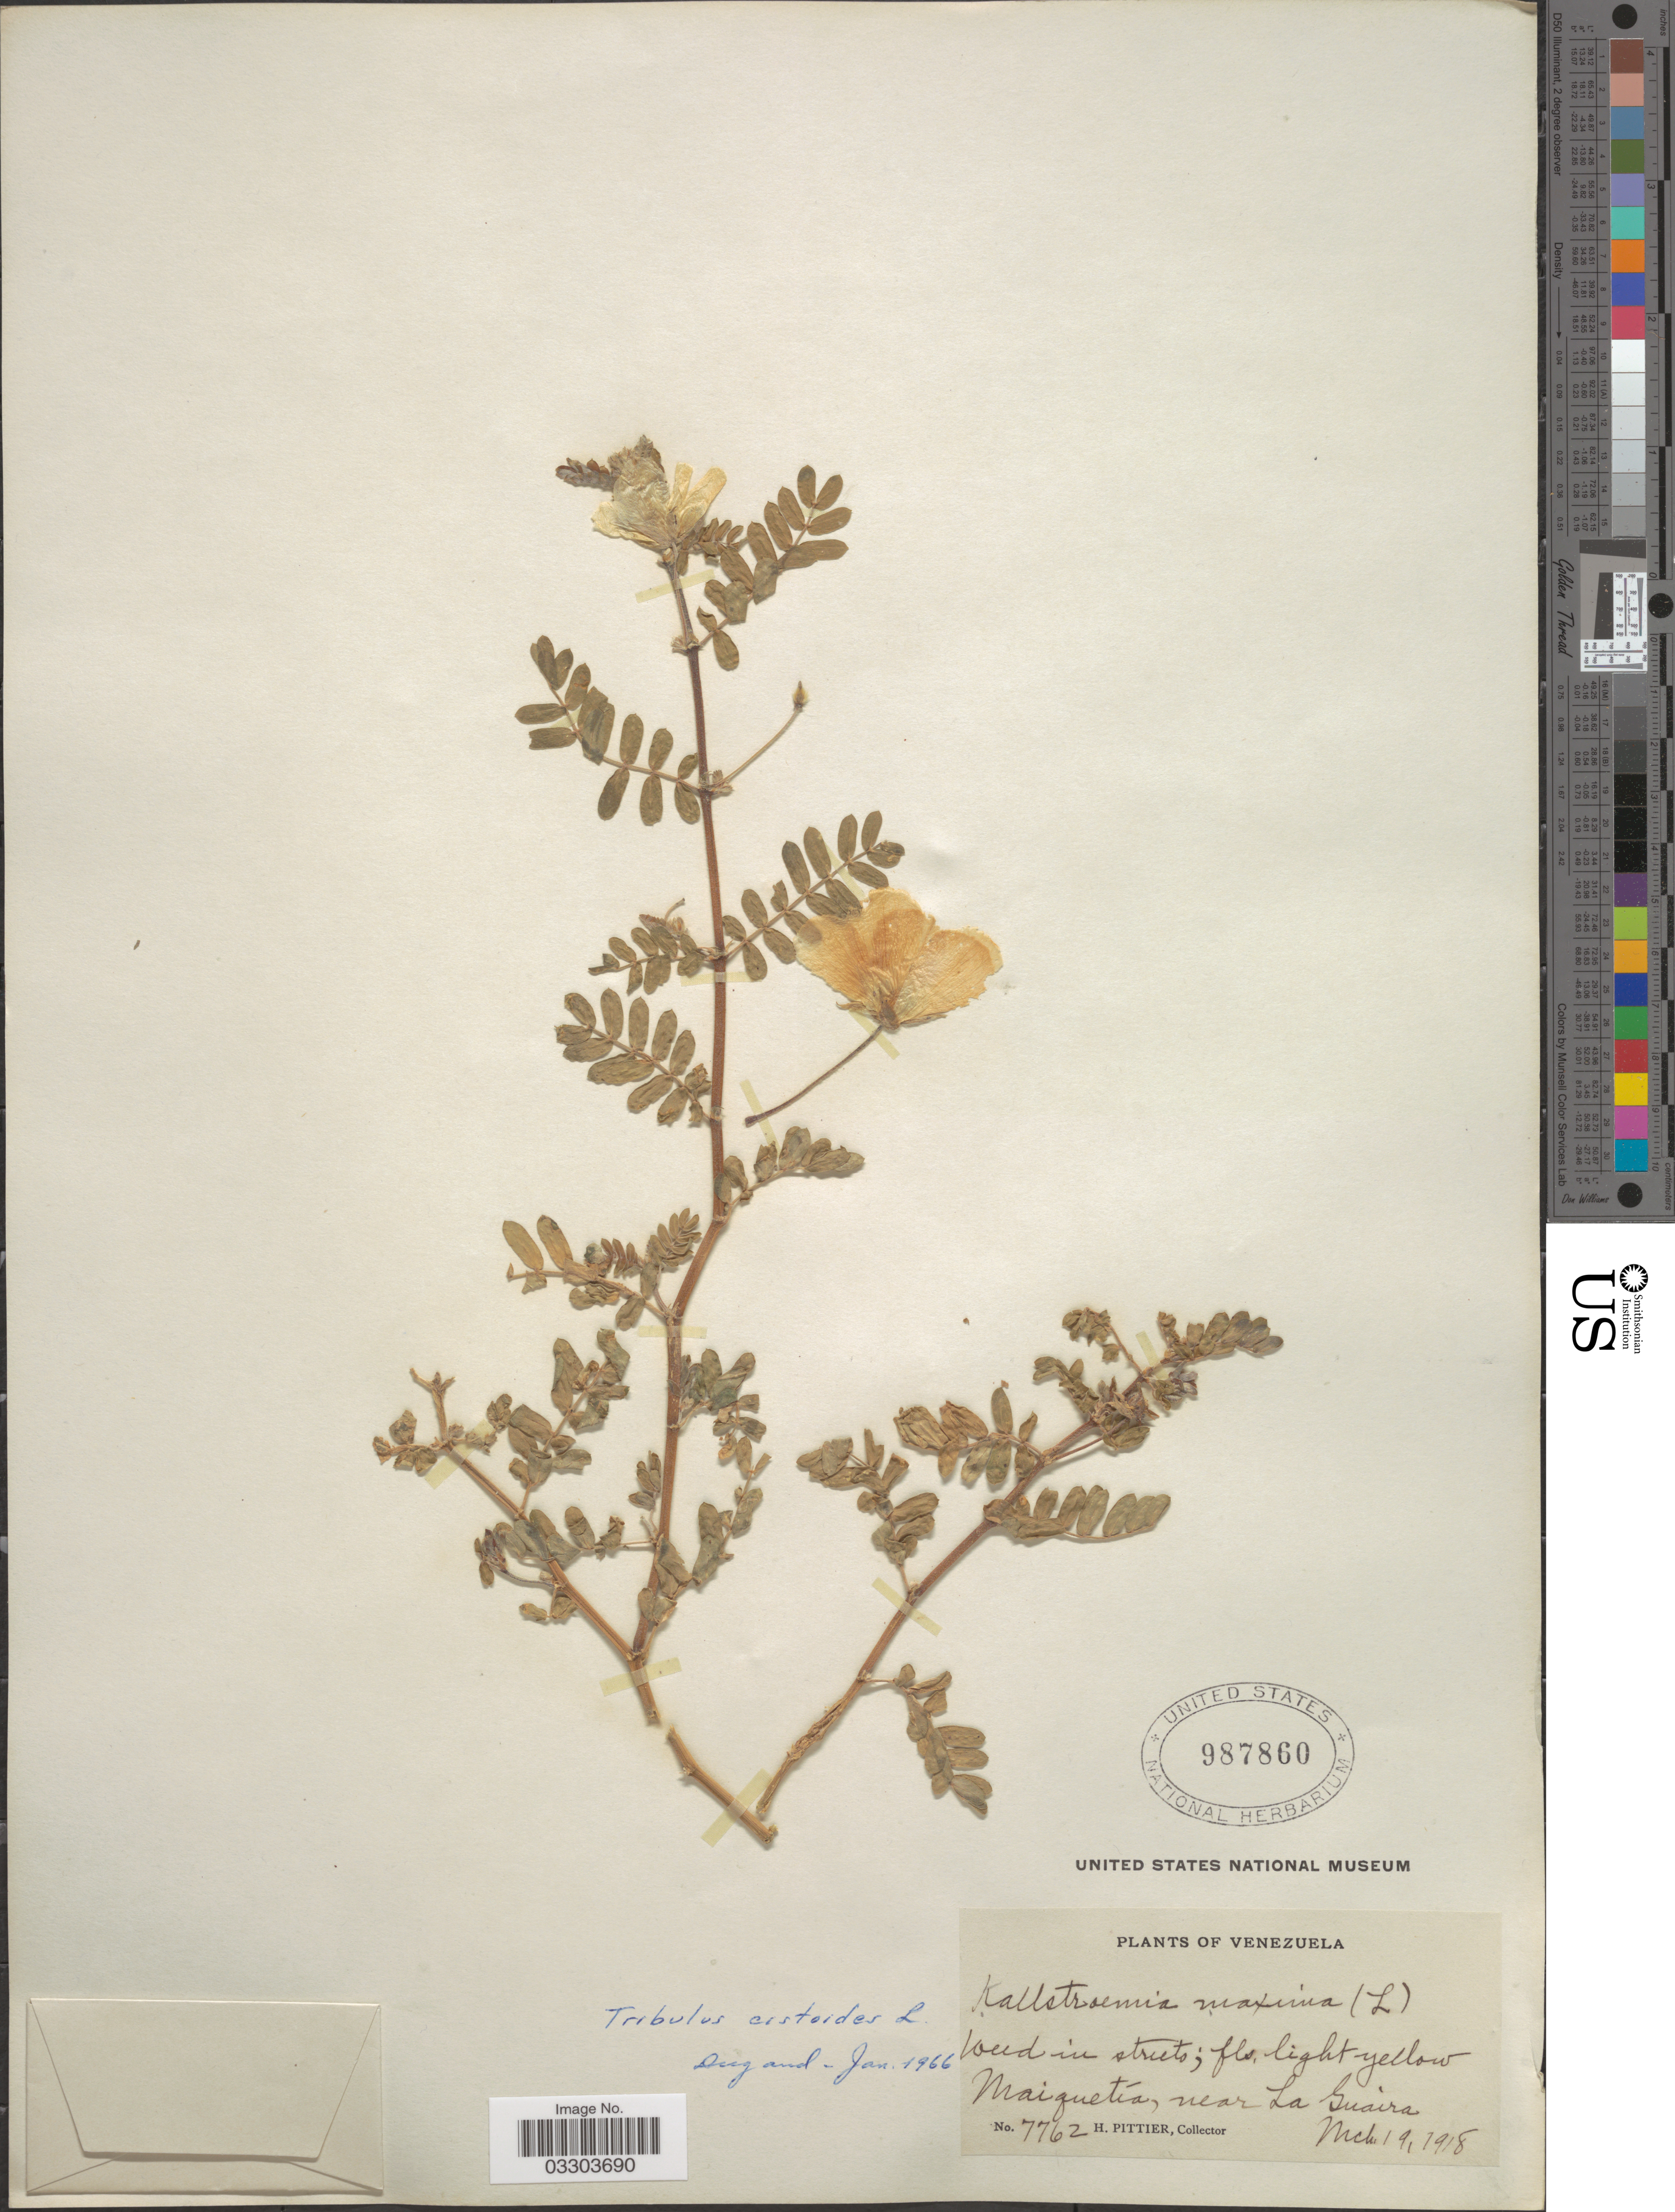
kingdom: Plantae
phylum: Tracheophyta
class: Magnoliopsida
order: Zygophyllales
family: Zygophyllaceae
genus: Tribulus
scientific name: Tribulus cistoides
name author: L.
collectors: H. F. Pittier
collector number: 7762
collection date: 1918-03-19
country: Paraguay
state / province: Guaira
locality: Maiquetía, near La Guaira.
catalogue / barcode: US 987860